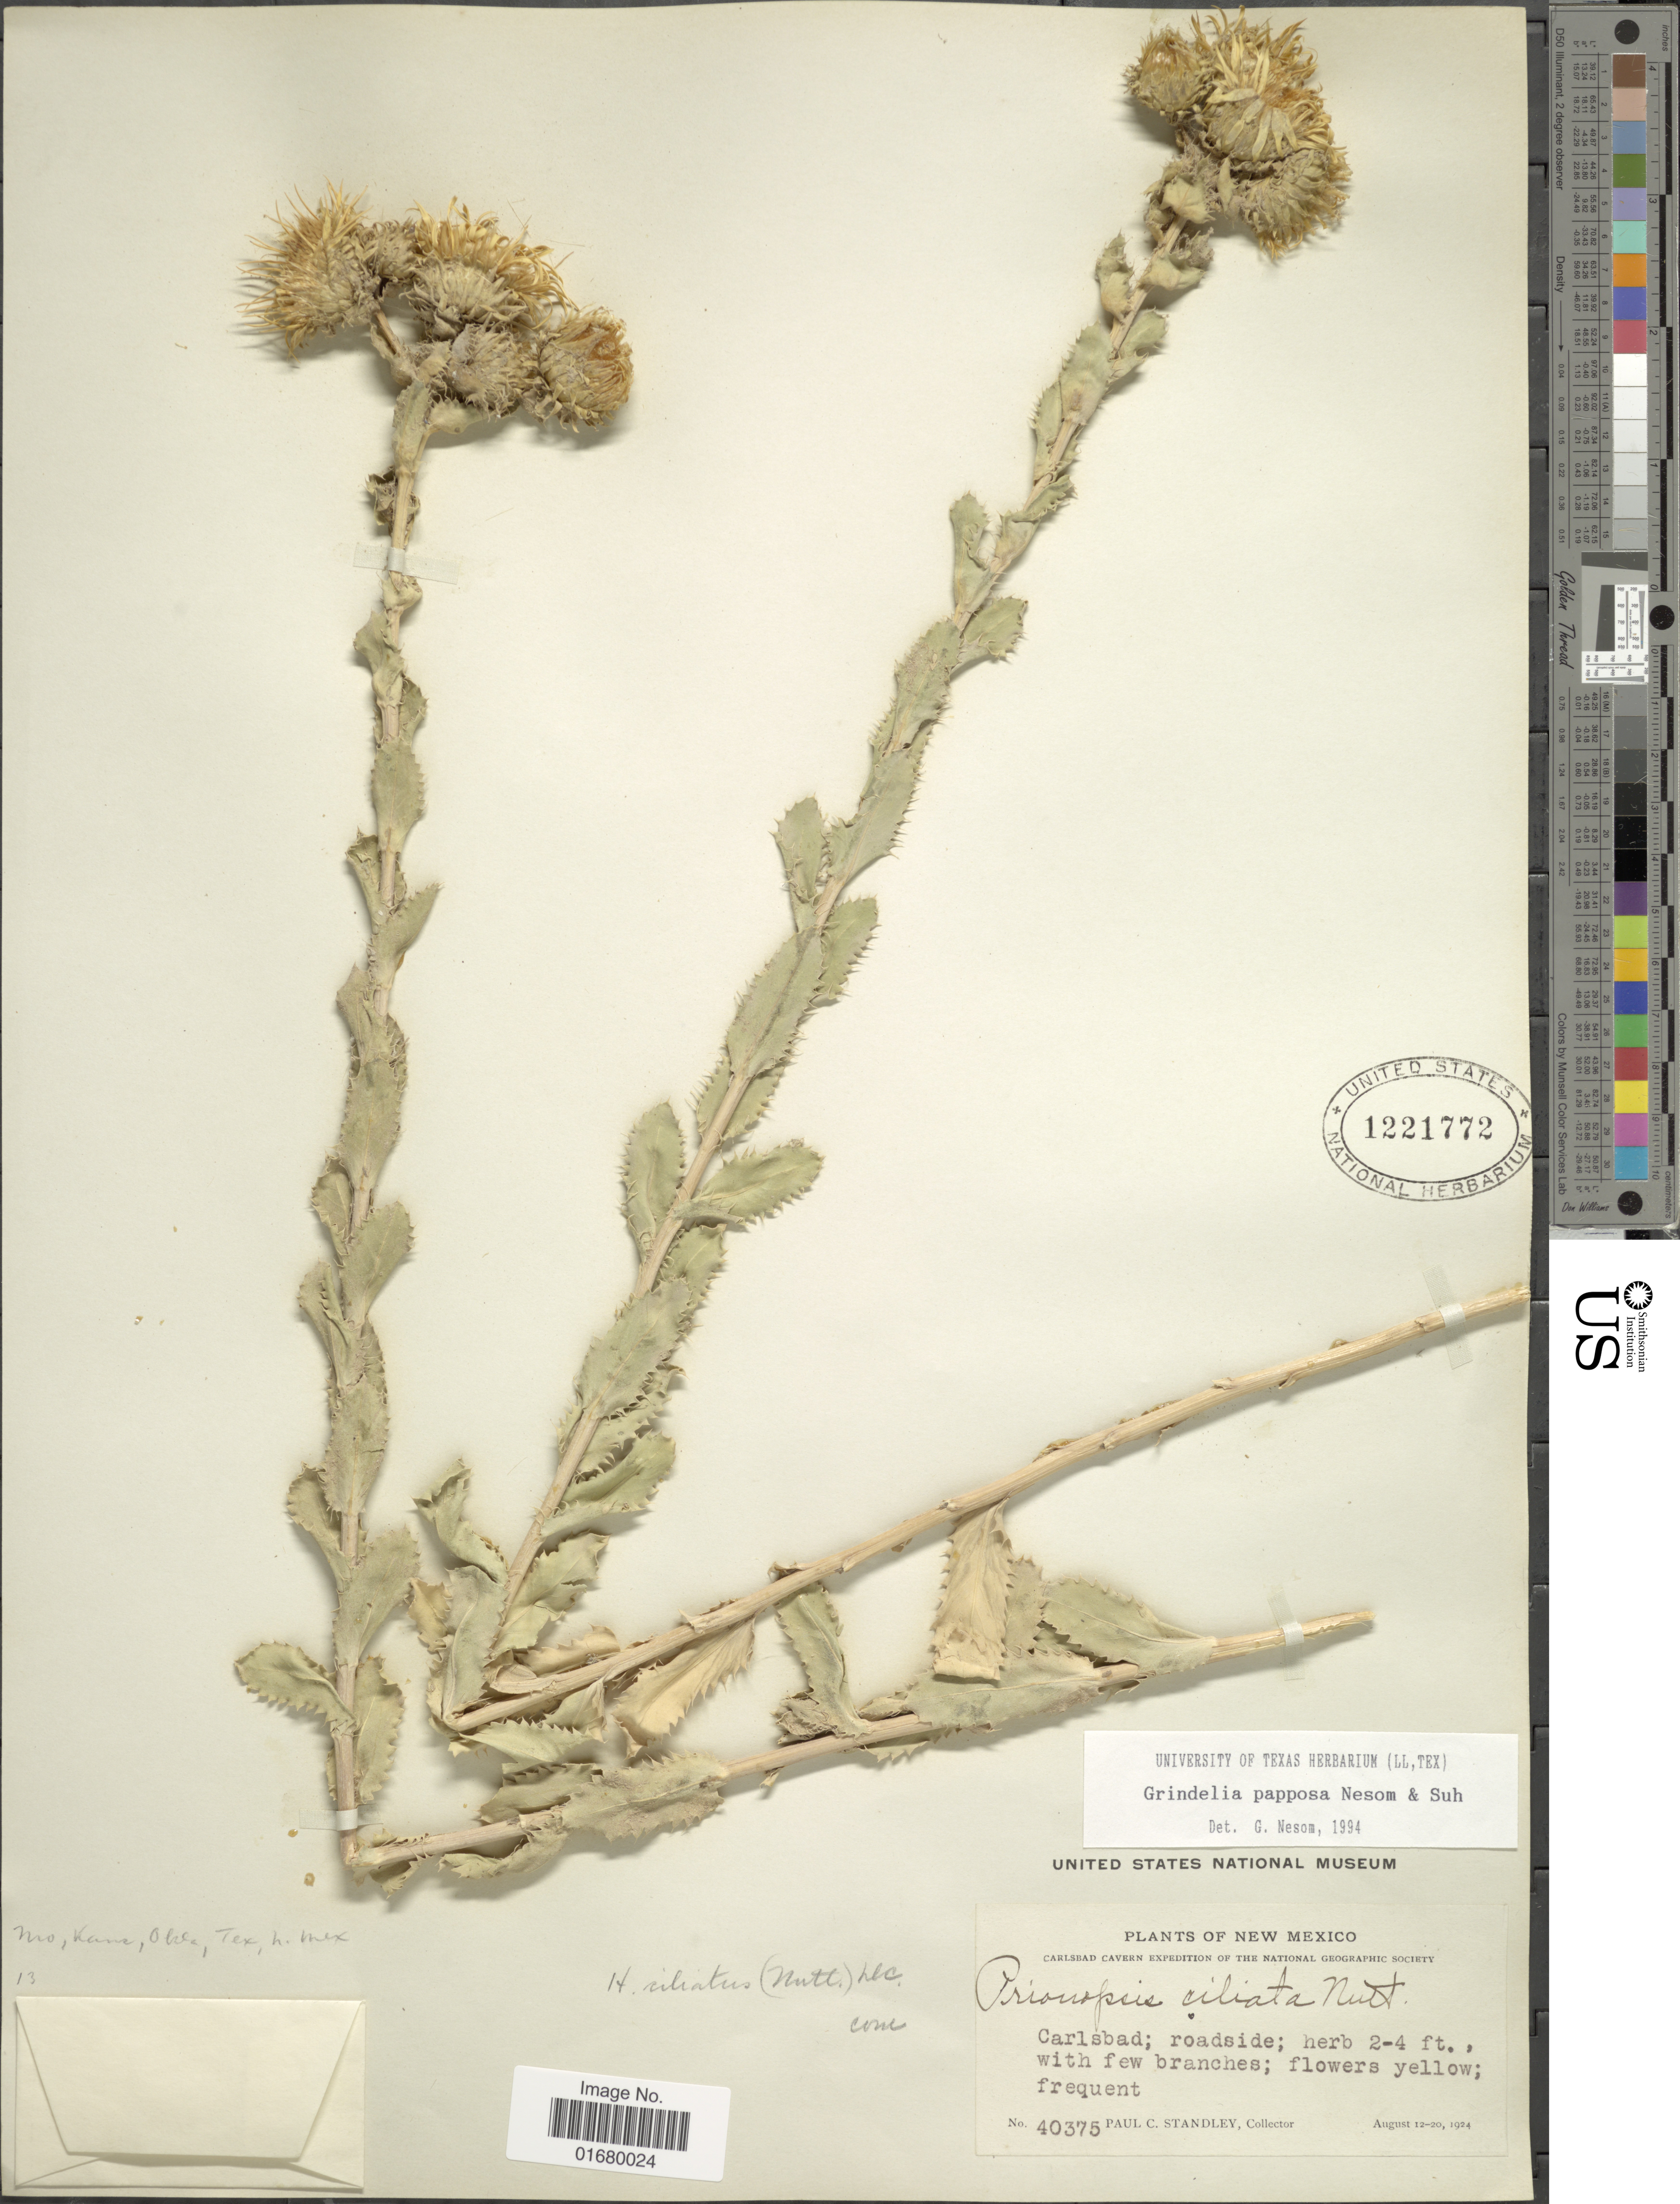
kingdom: Plantae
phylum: Tracheophyta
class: Magnoliopsida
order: Asterales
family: Asteraceae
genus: Grindelia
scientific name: Grindelia papposa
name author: G.L. Nesom & Suh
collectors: P. C. Standley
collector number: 40375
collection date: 1924-08-12/1924-08-20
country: United States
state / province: New Mexico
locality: Carlsbad; roadside.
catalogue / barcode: US 1221772